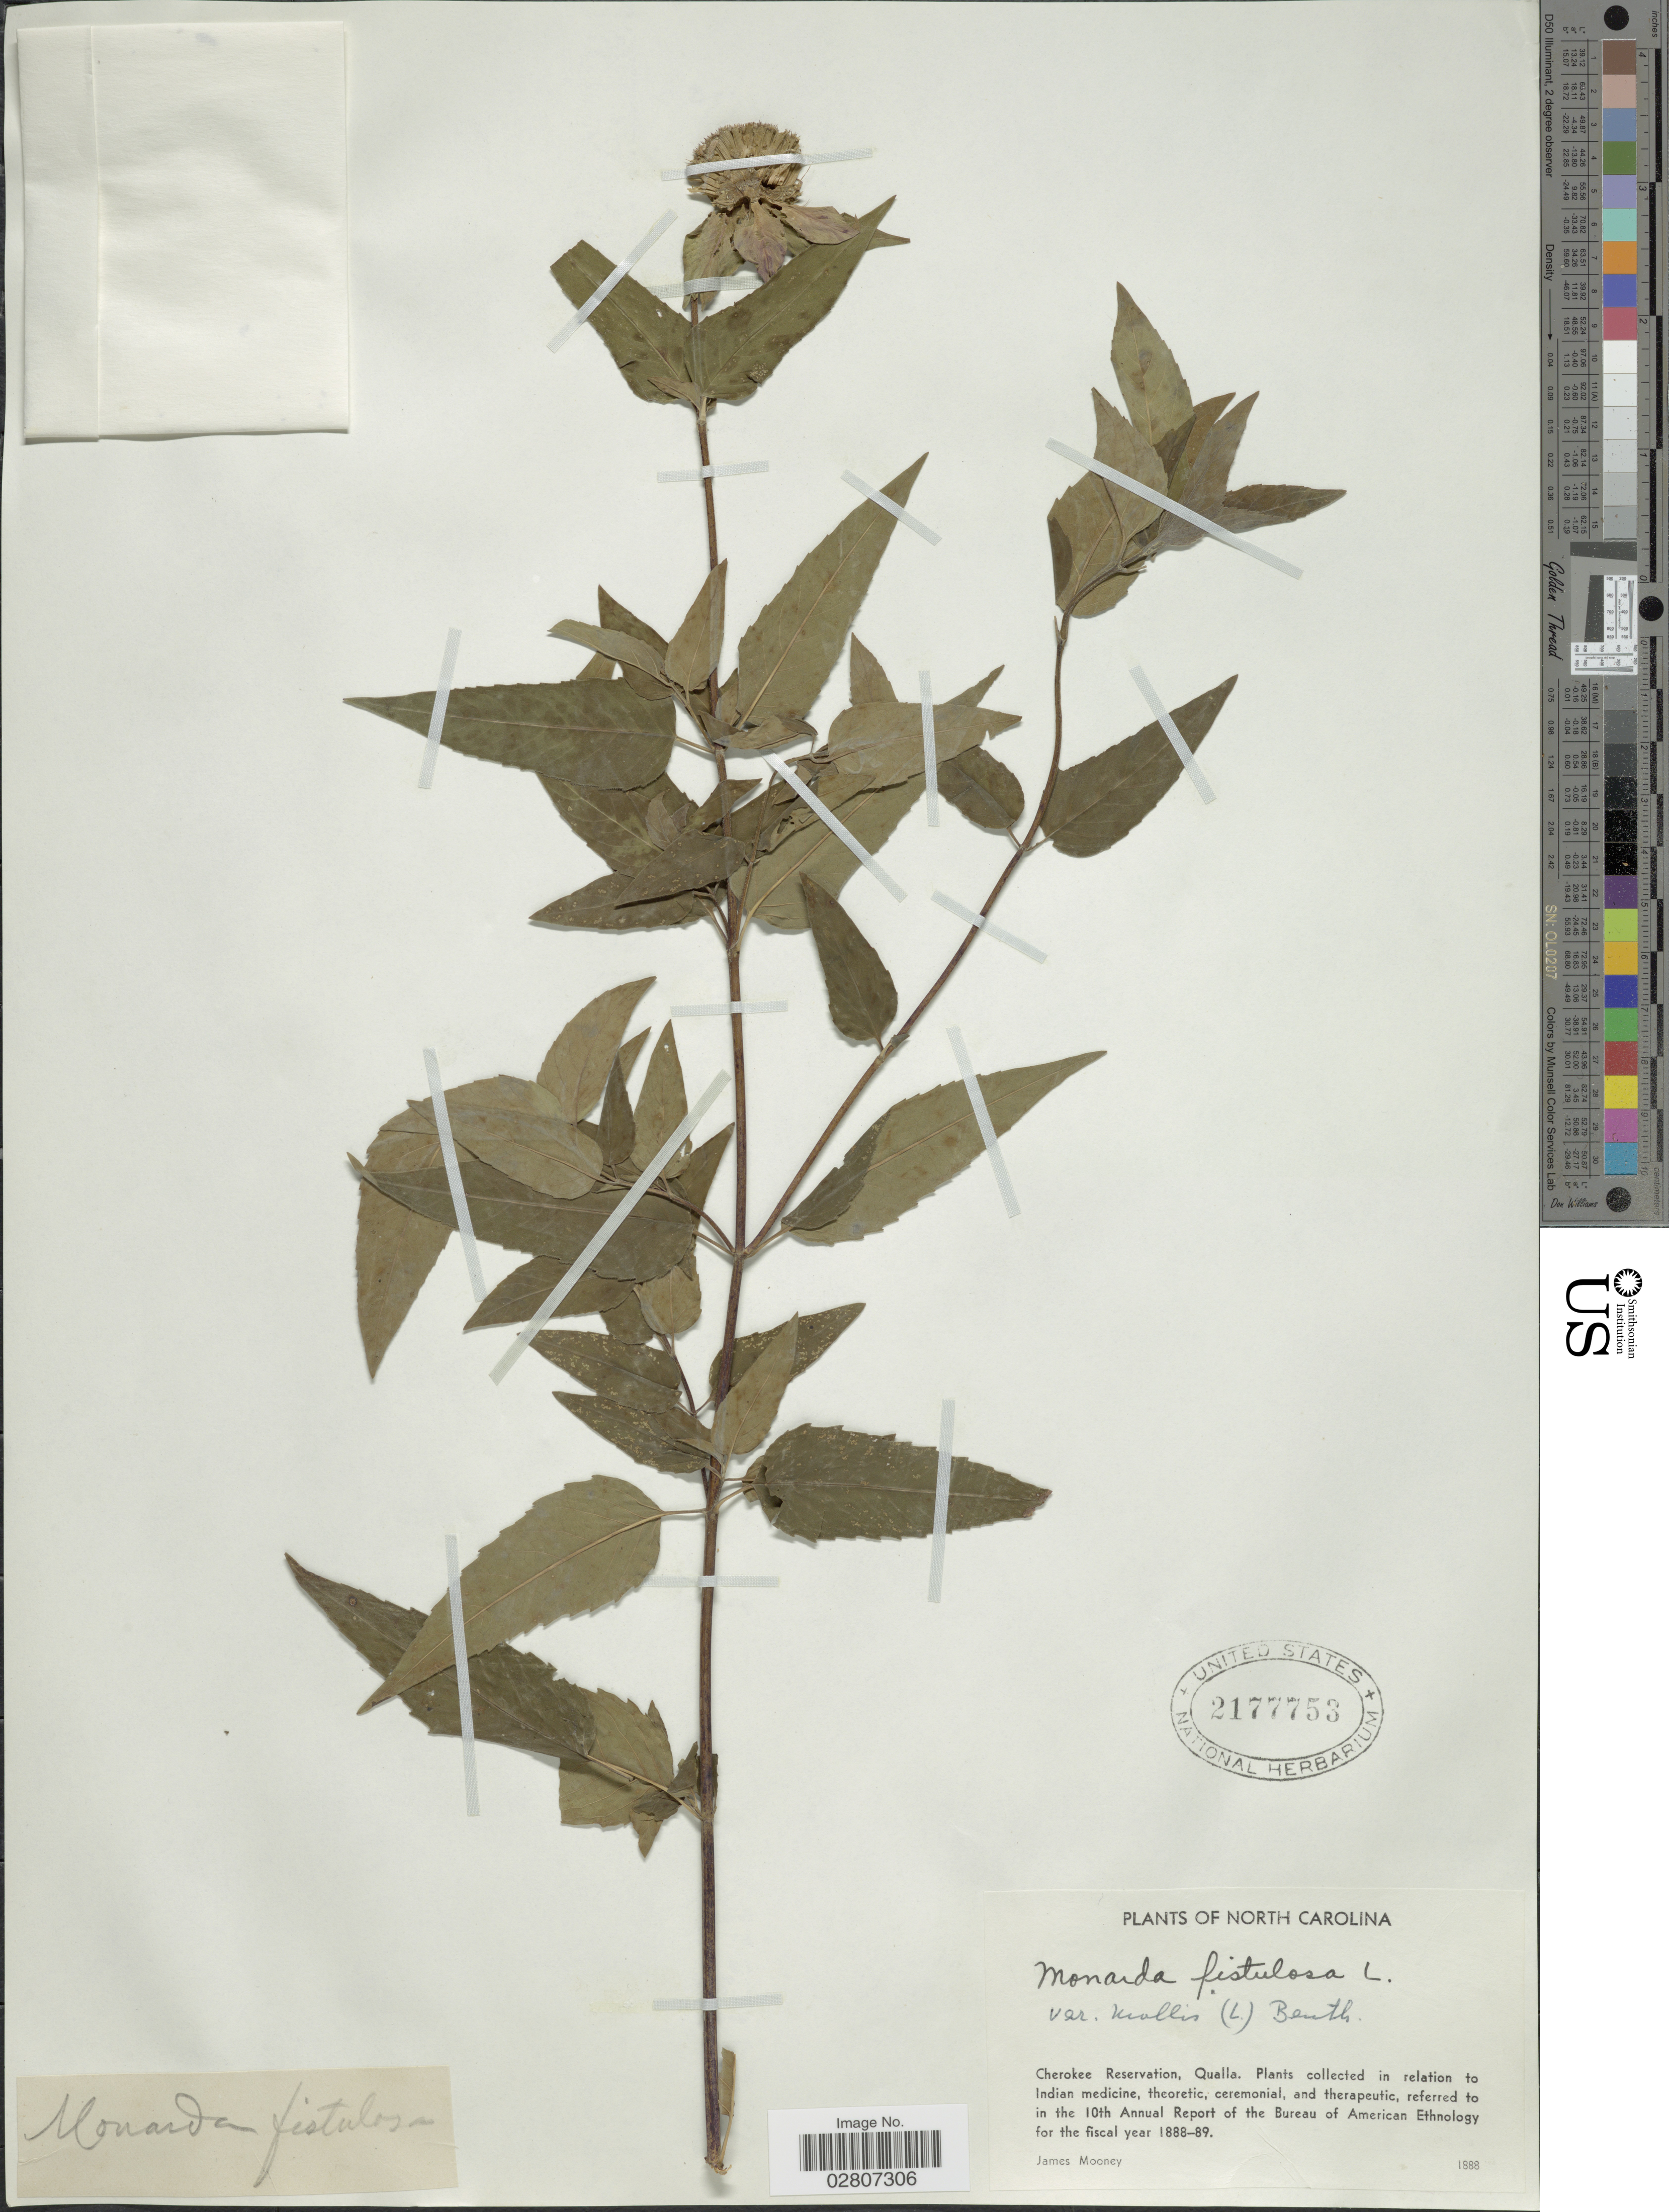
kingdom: Plantae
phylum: Tracheophyta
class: Magnoliopsida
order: Lamiales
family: Lamiaceae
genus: Monarda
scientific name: Monarda fistulosa var. mollis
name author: (L.) L.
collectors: J. Mooney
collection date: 1888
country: United States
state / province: North Carolina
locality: Cherokee Reservation, Qualla.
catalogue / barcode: US 2177753